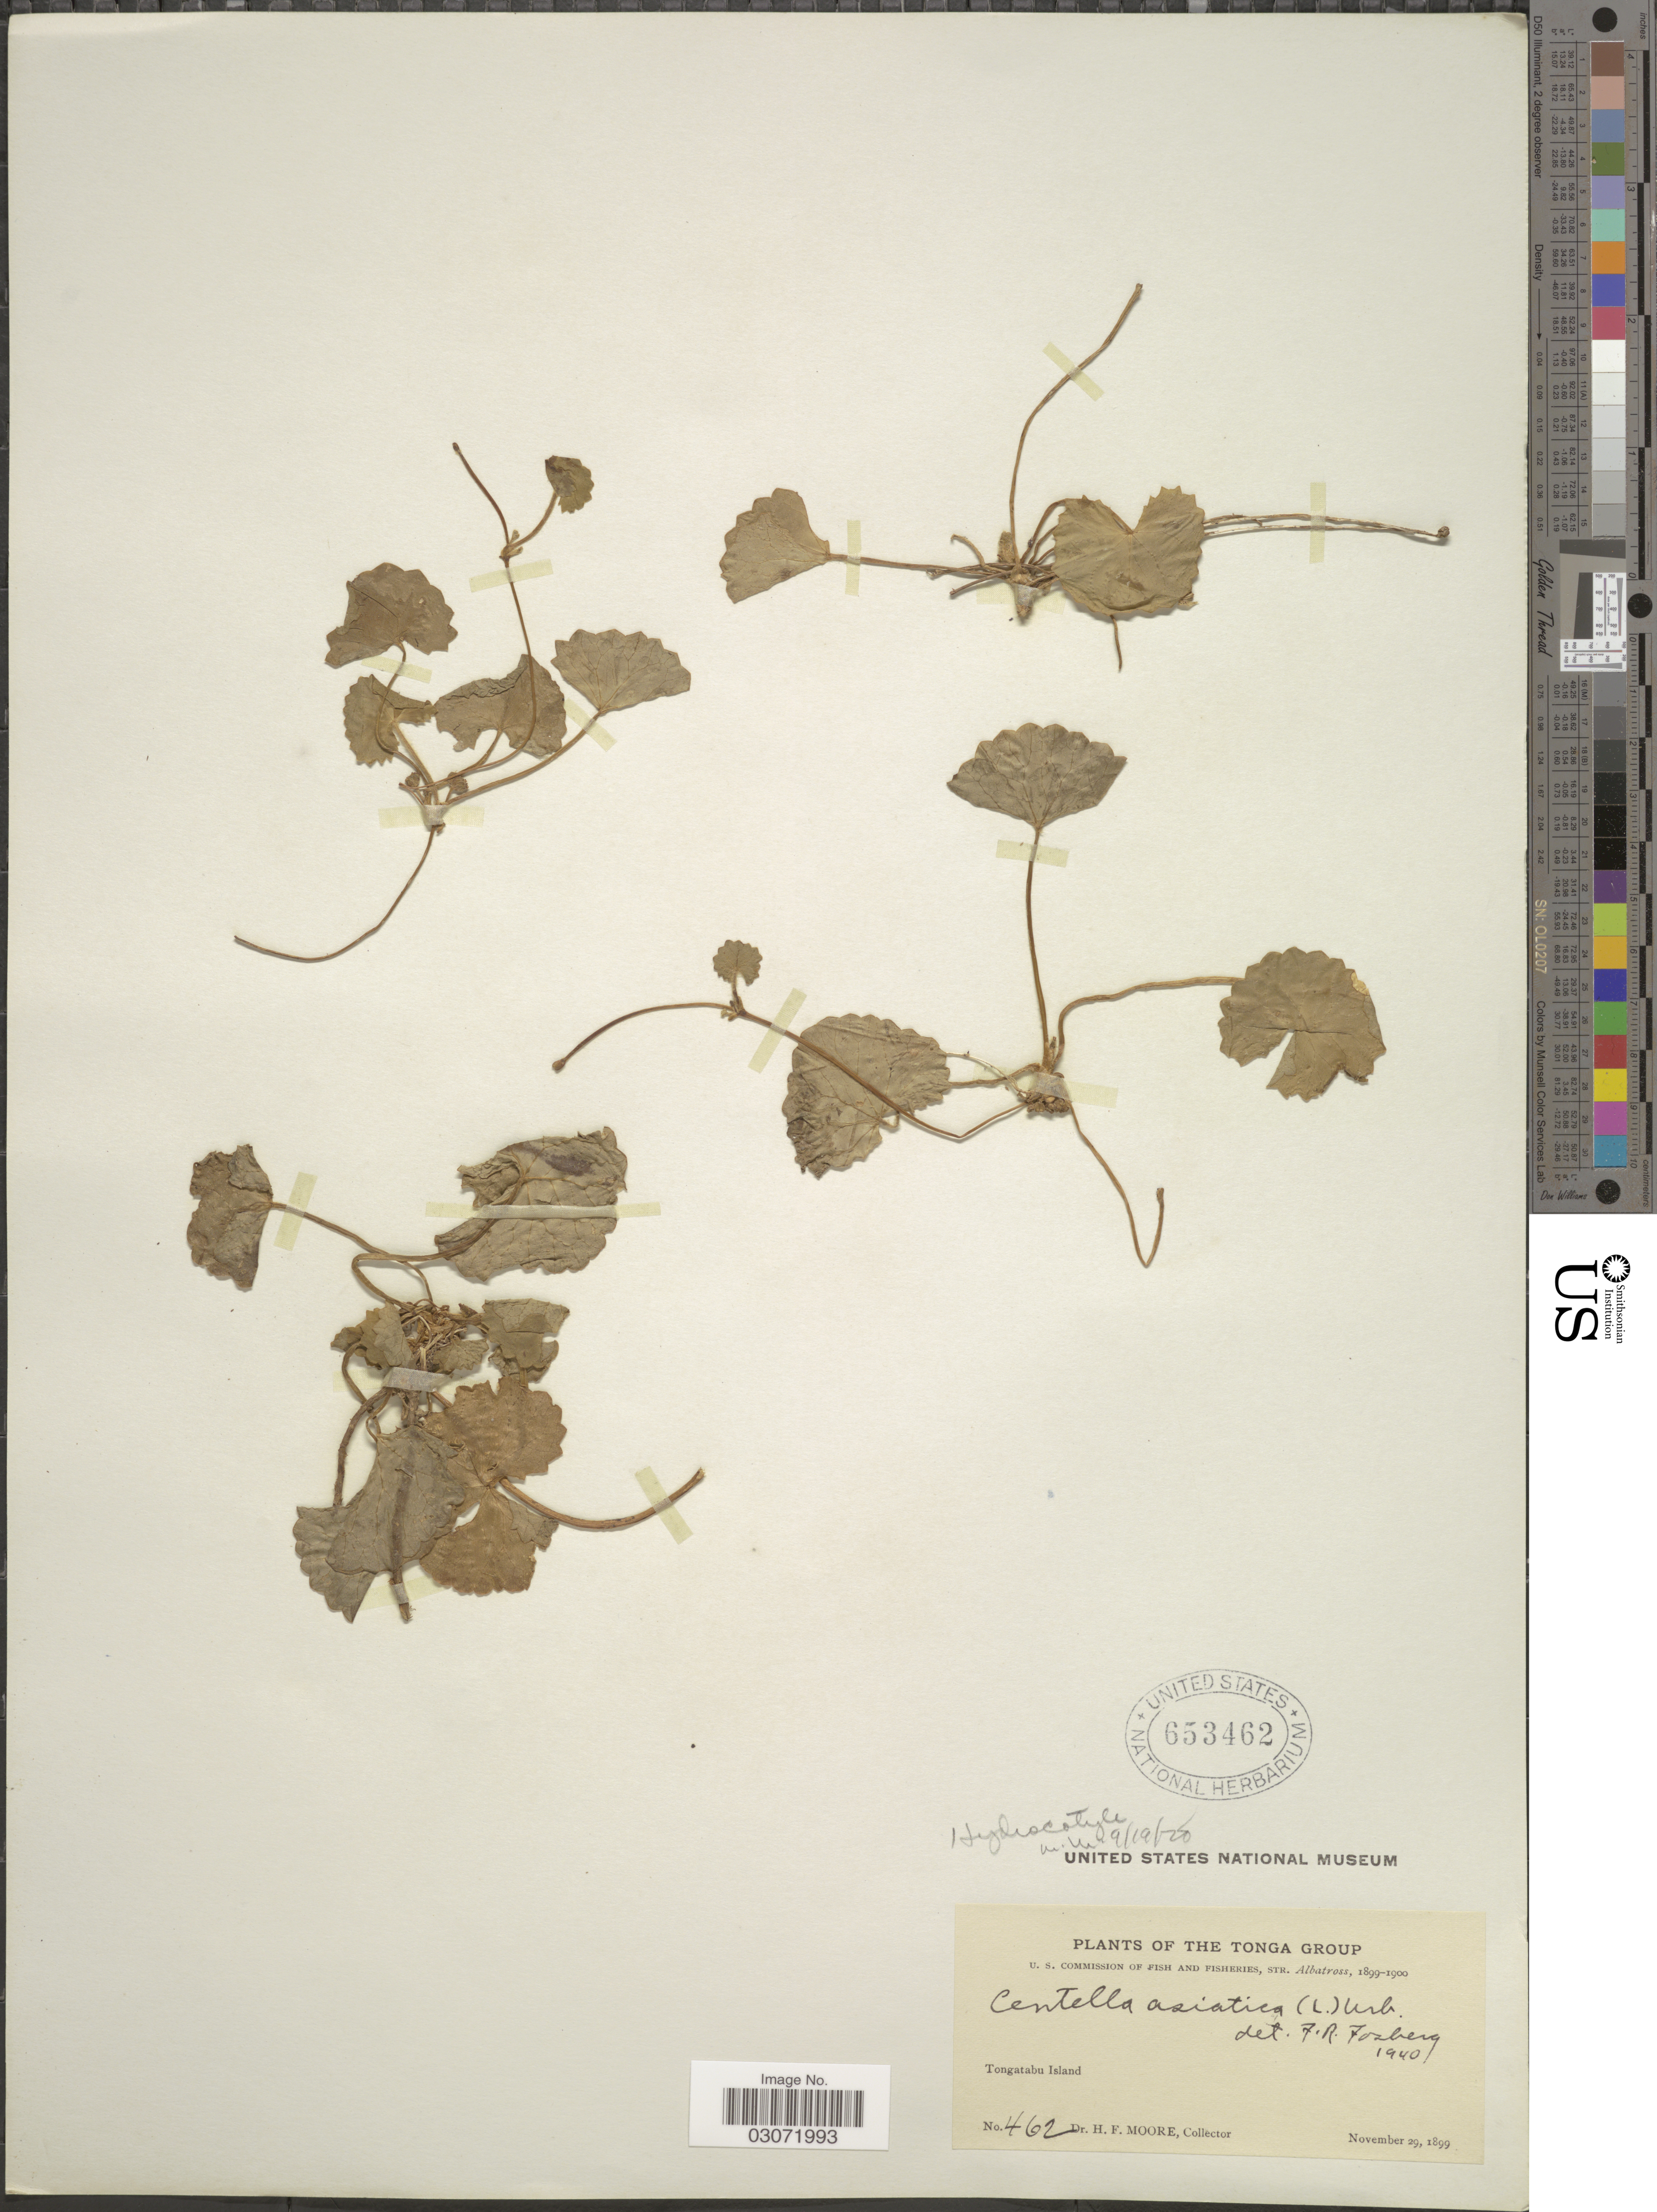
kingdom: Plantae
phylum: Tracheophyta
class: Magnoliopsida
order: Apiales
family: Apiaceae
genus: Centella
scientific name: Centella asiatica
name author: (L.) Urb.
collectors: H. F. Moore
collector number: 462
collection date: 1899-11-29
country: Tonga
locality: Tonga Group. Tongatabu Island.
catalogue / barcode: US 653462